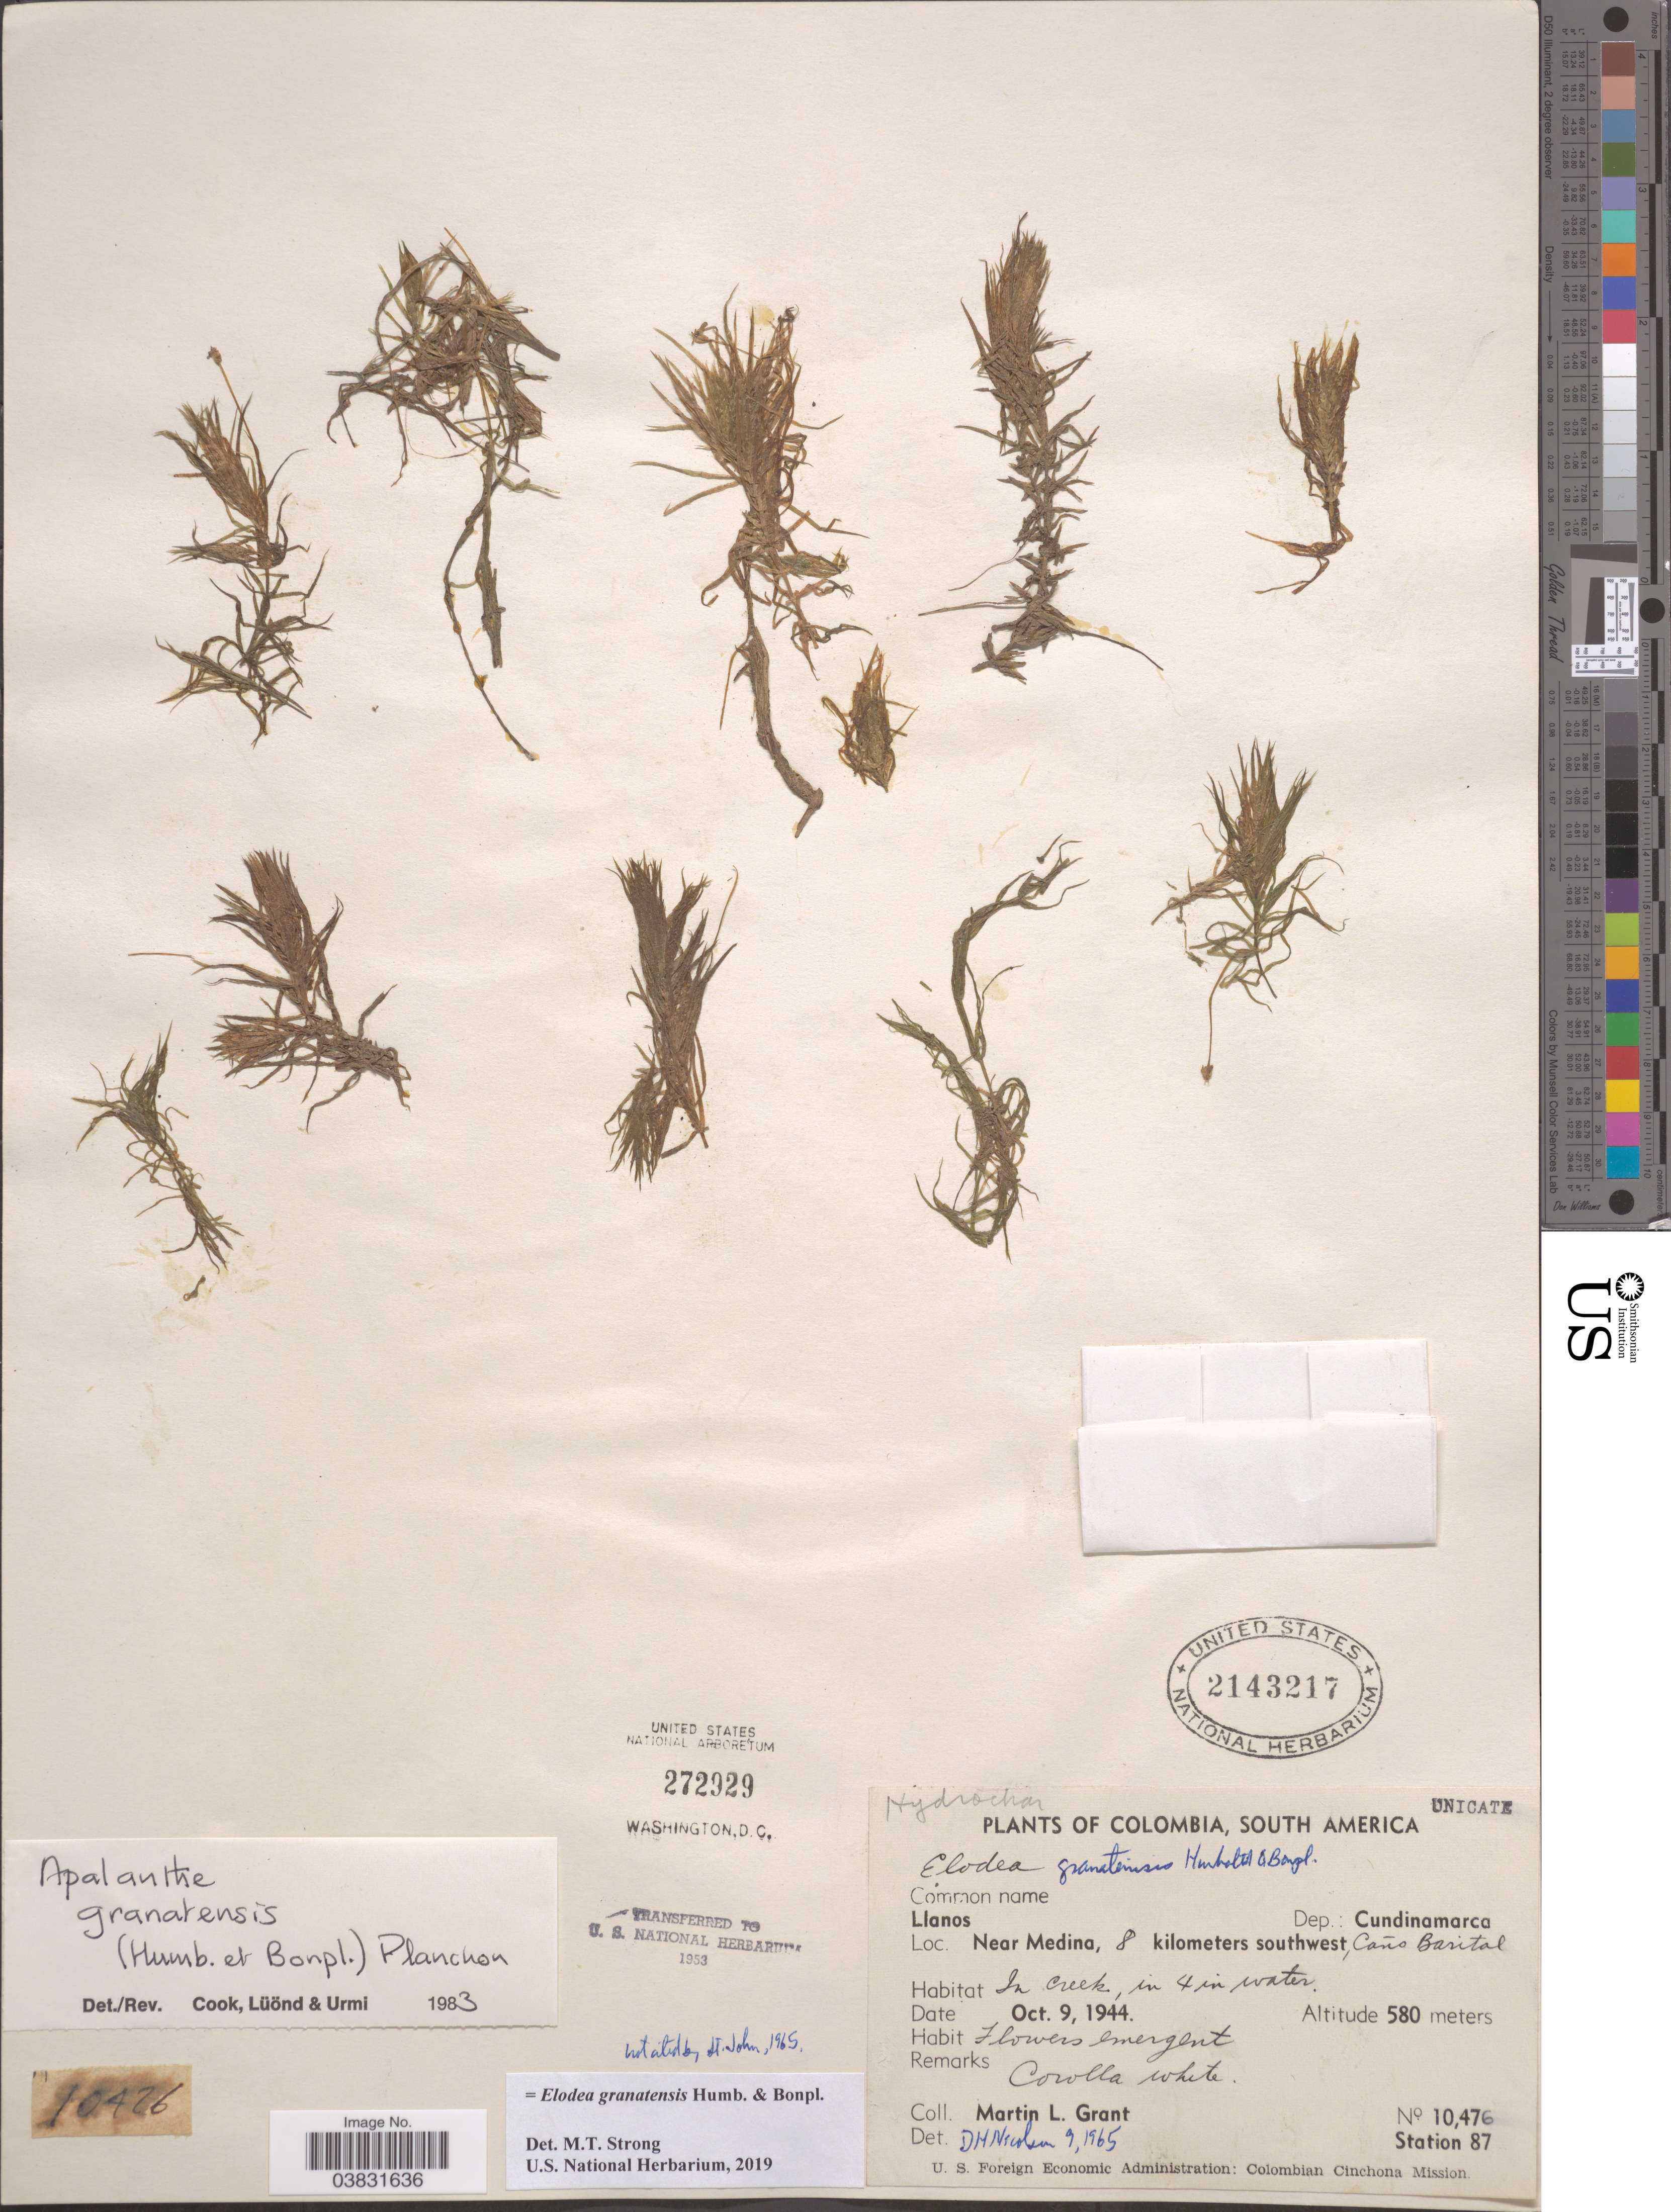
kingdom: Plantae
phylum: Tracheophyta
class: Liliopsida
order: Alismatales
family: Hydrocharitaceae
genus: Elodea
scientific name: Elodea granatensis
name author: Humb. & Bonpl.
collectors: M. L. Grant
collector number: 10476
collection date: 1944-10-09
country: Colombia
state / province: Cundinamarca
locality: Llanos. Dep.: Cundinamarca. Near Medina, 8 kilometers southwest, Caño Barital.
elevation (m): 580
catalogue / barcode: US 2143217